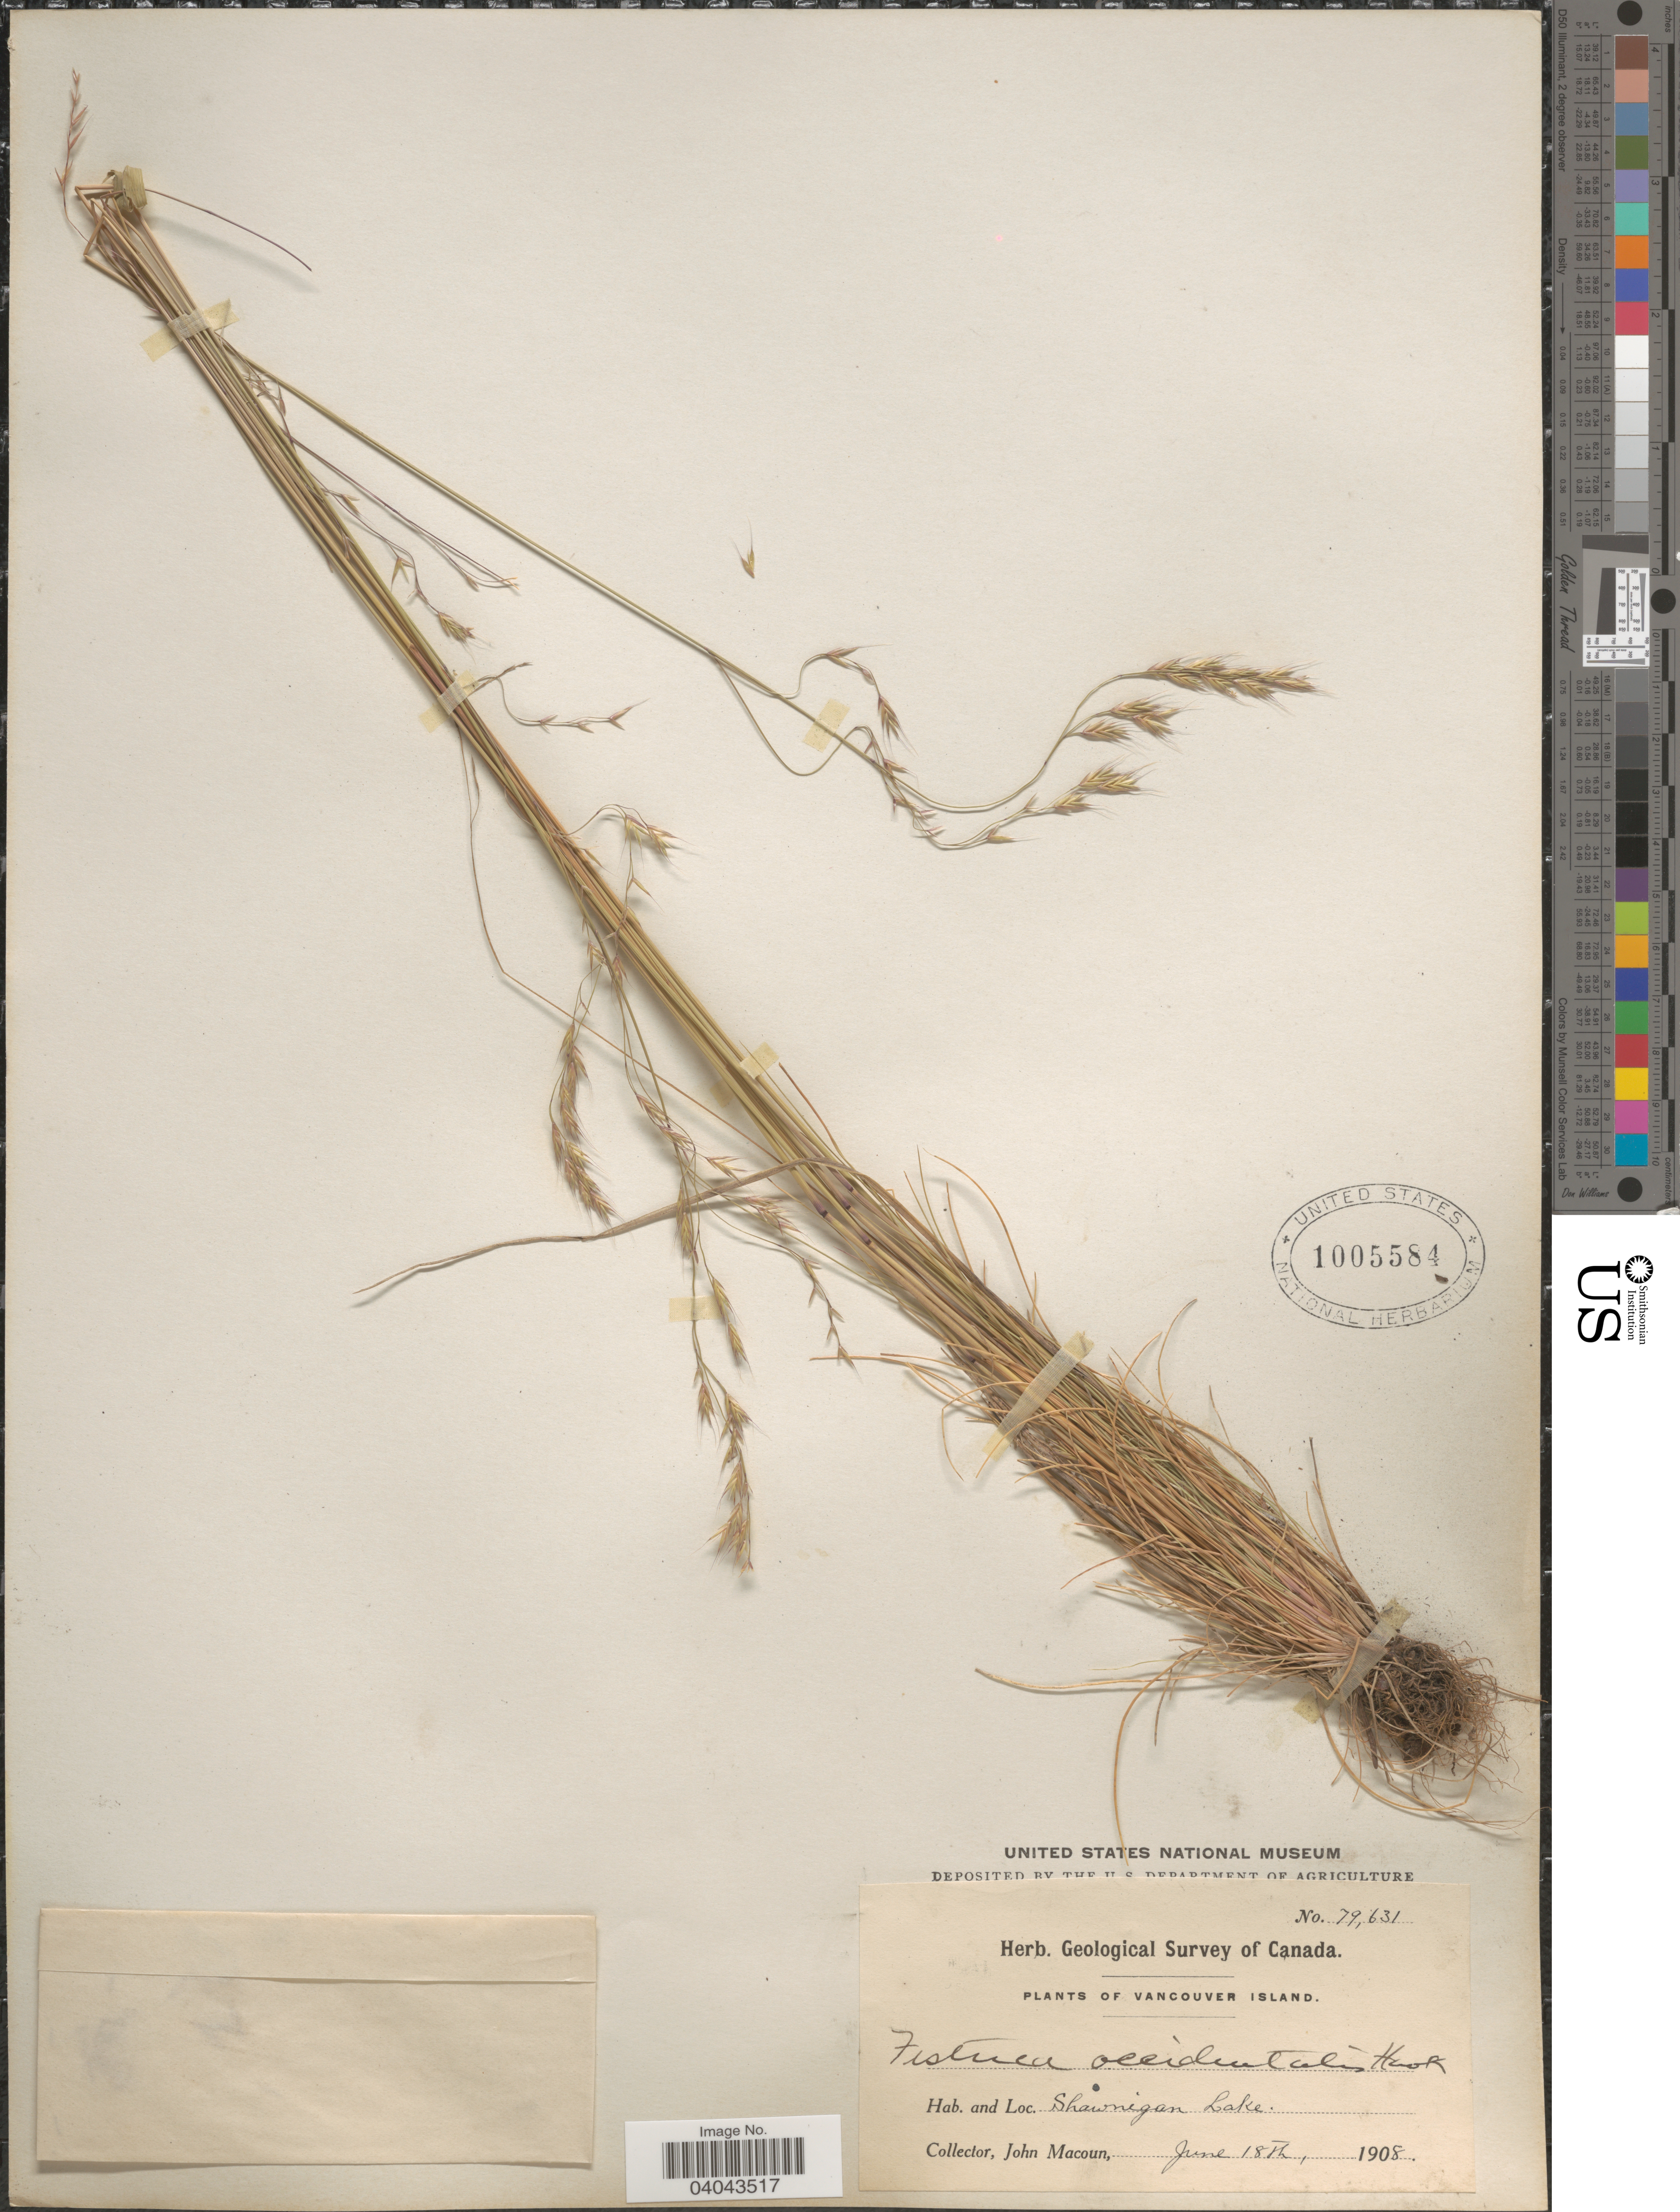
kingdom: Plantae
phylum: Tracheophyta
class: Liliopsida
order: Poales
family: Poaceae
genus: Festuca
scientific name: Festuca occidentalis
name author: Hook.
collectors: J. Macoun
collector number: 79631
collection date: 1908-06-18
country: Canada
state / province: British Columbia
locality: Vancouver Island. Shawnigan Lake.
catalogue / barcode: US 1005584